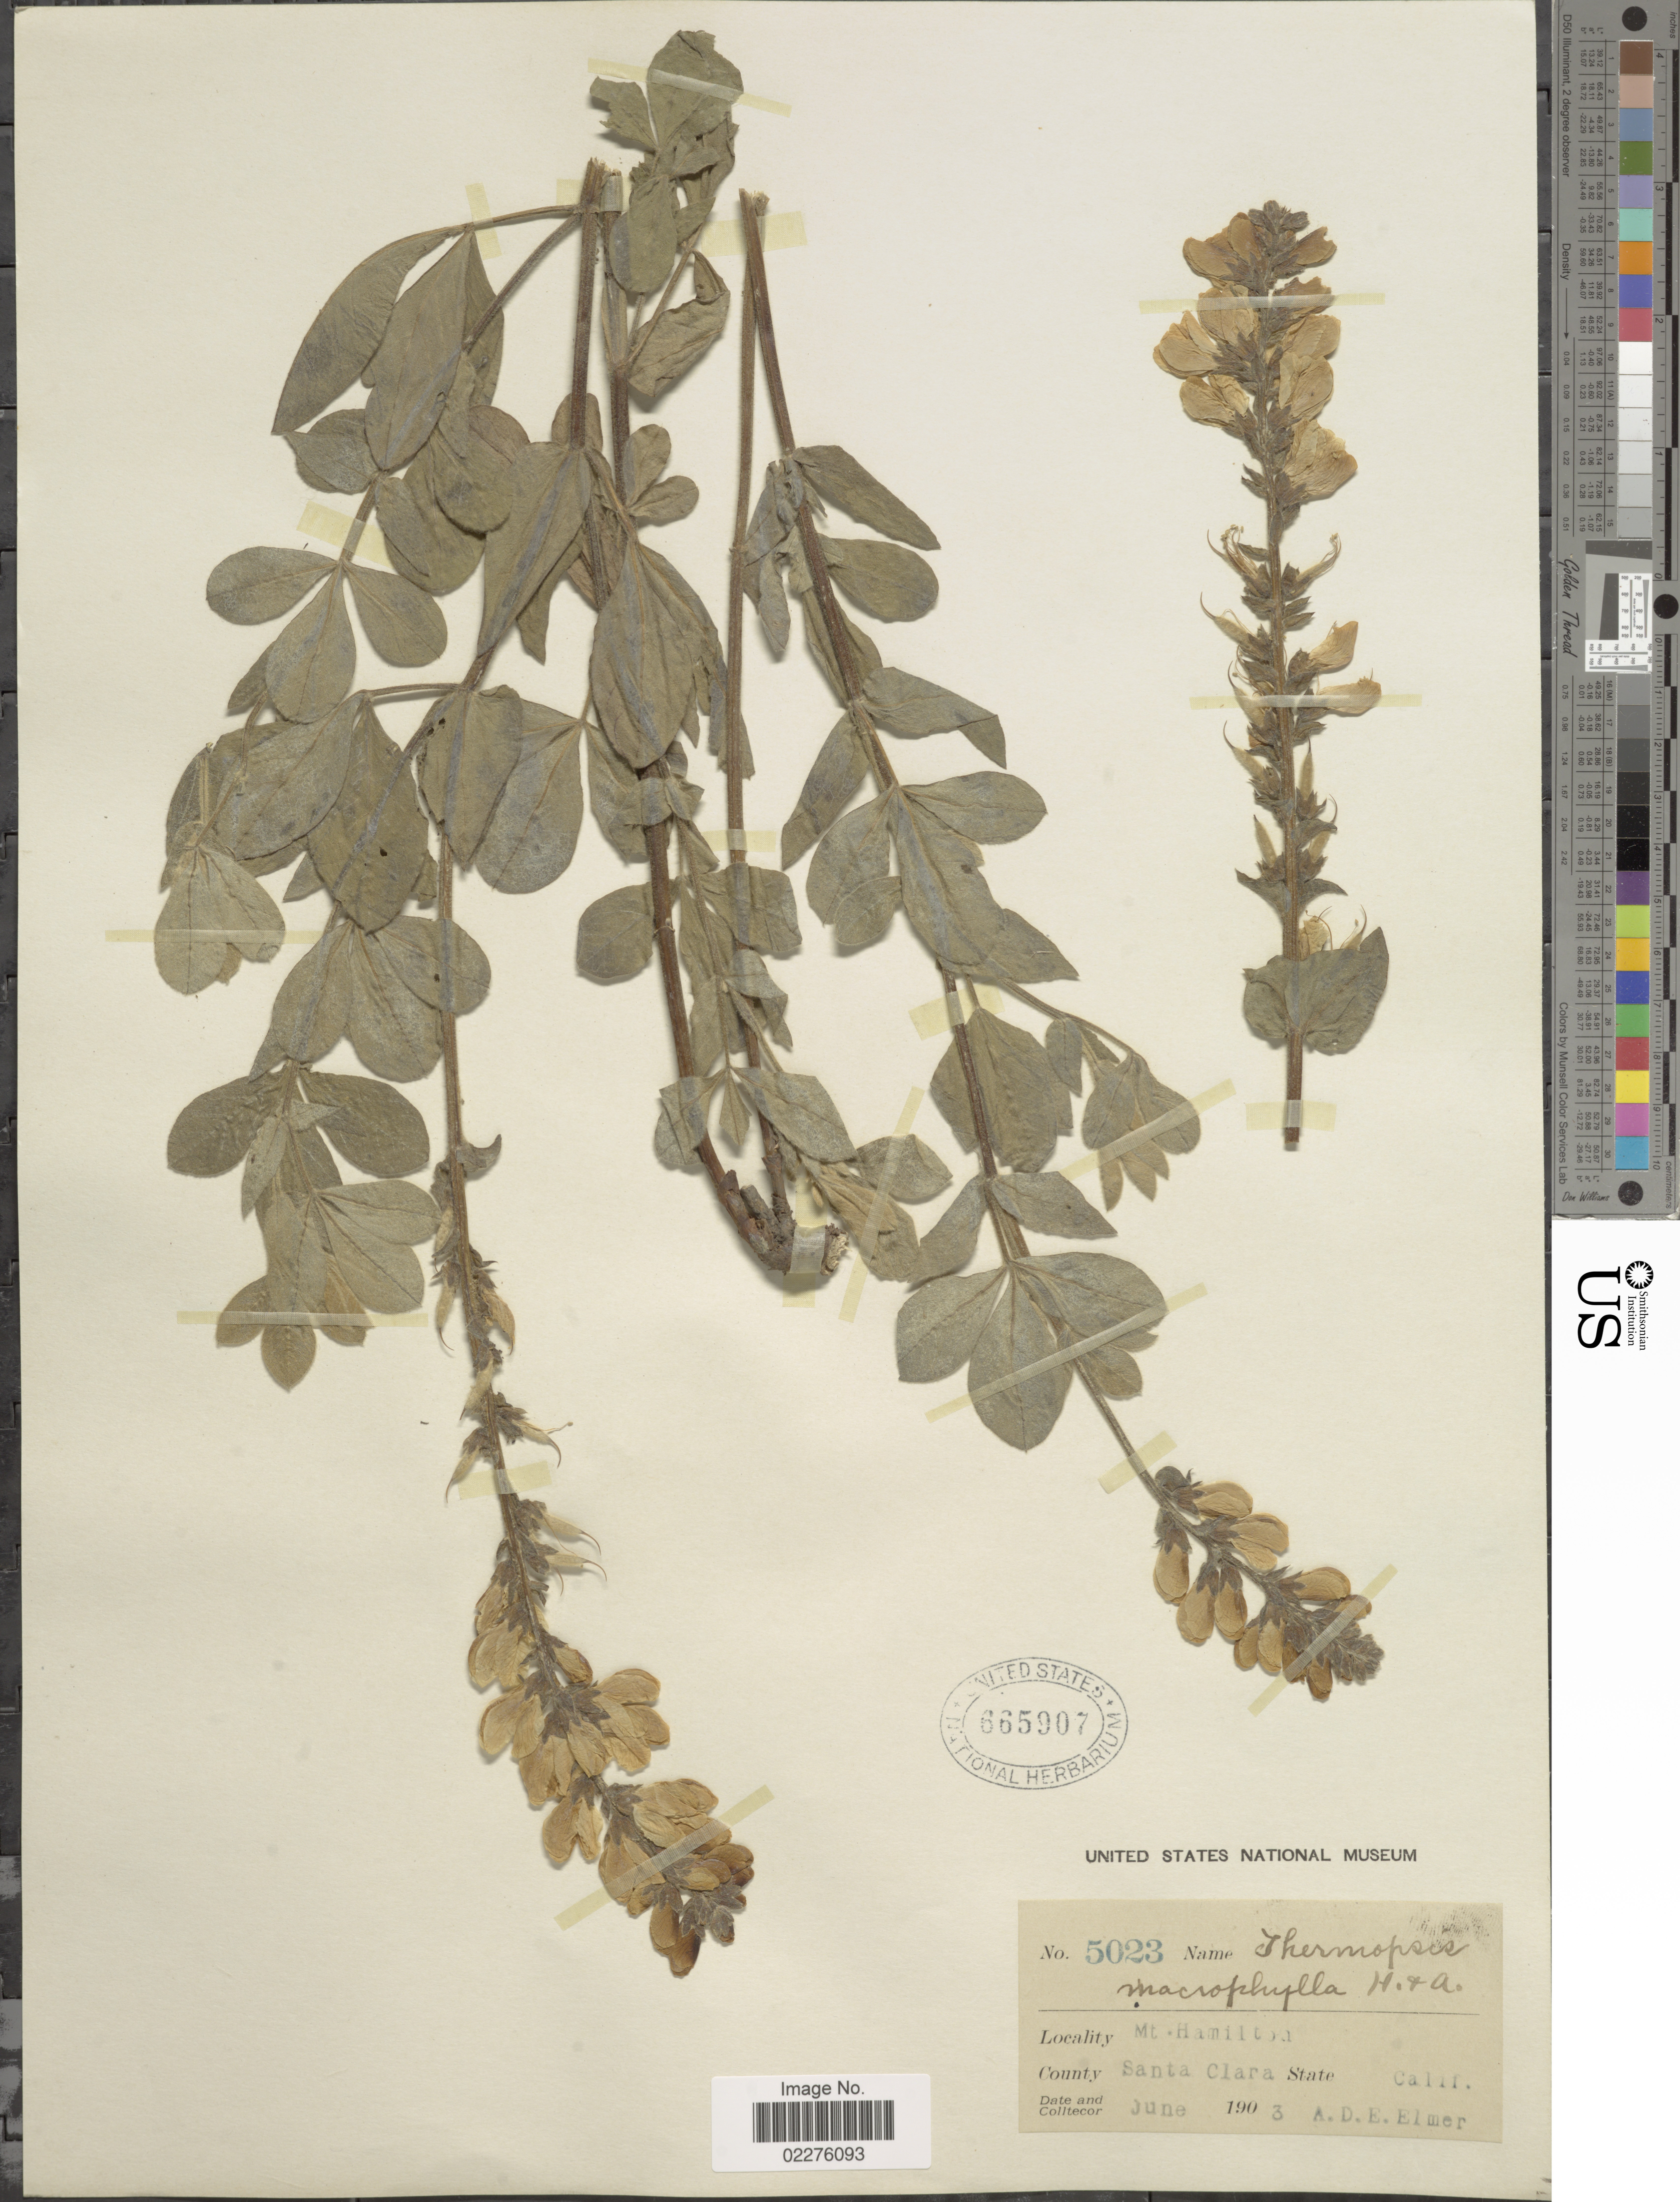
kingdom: Plantae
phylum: Tracheophyta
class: Magnoliopsida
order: Fabales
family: Fabaceae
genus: Thermopsis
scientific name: Thermopsis macrophylla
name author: Hook. & Arn.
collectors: A. D. E. Elmer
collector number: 5023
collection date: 1903-06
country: United States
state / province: California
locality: Mt Hamilton, Santa Clara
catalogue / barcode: US 665907